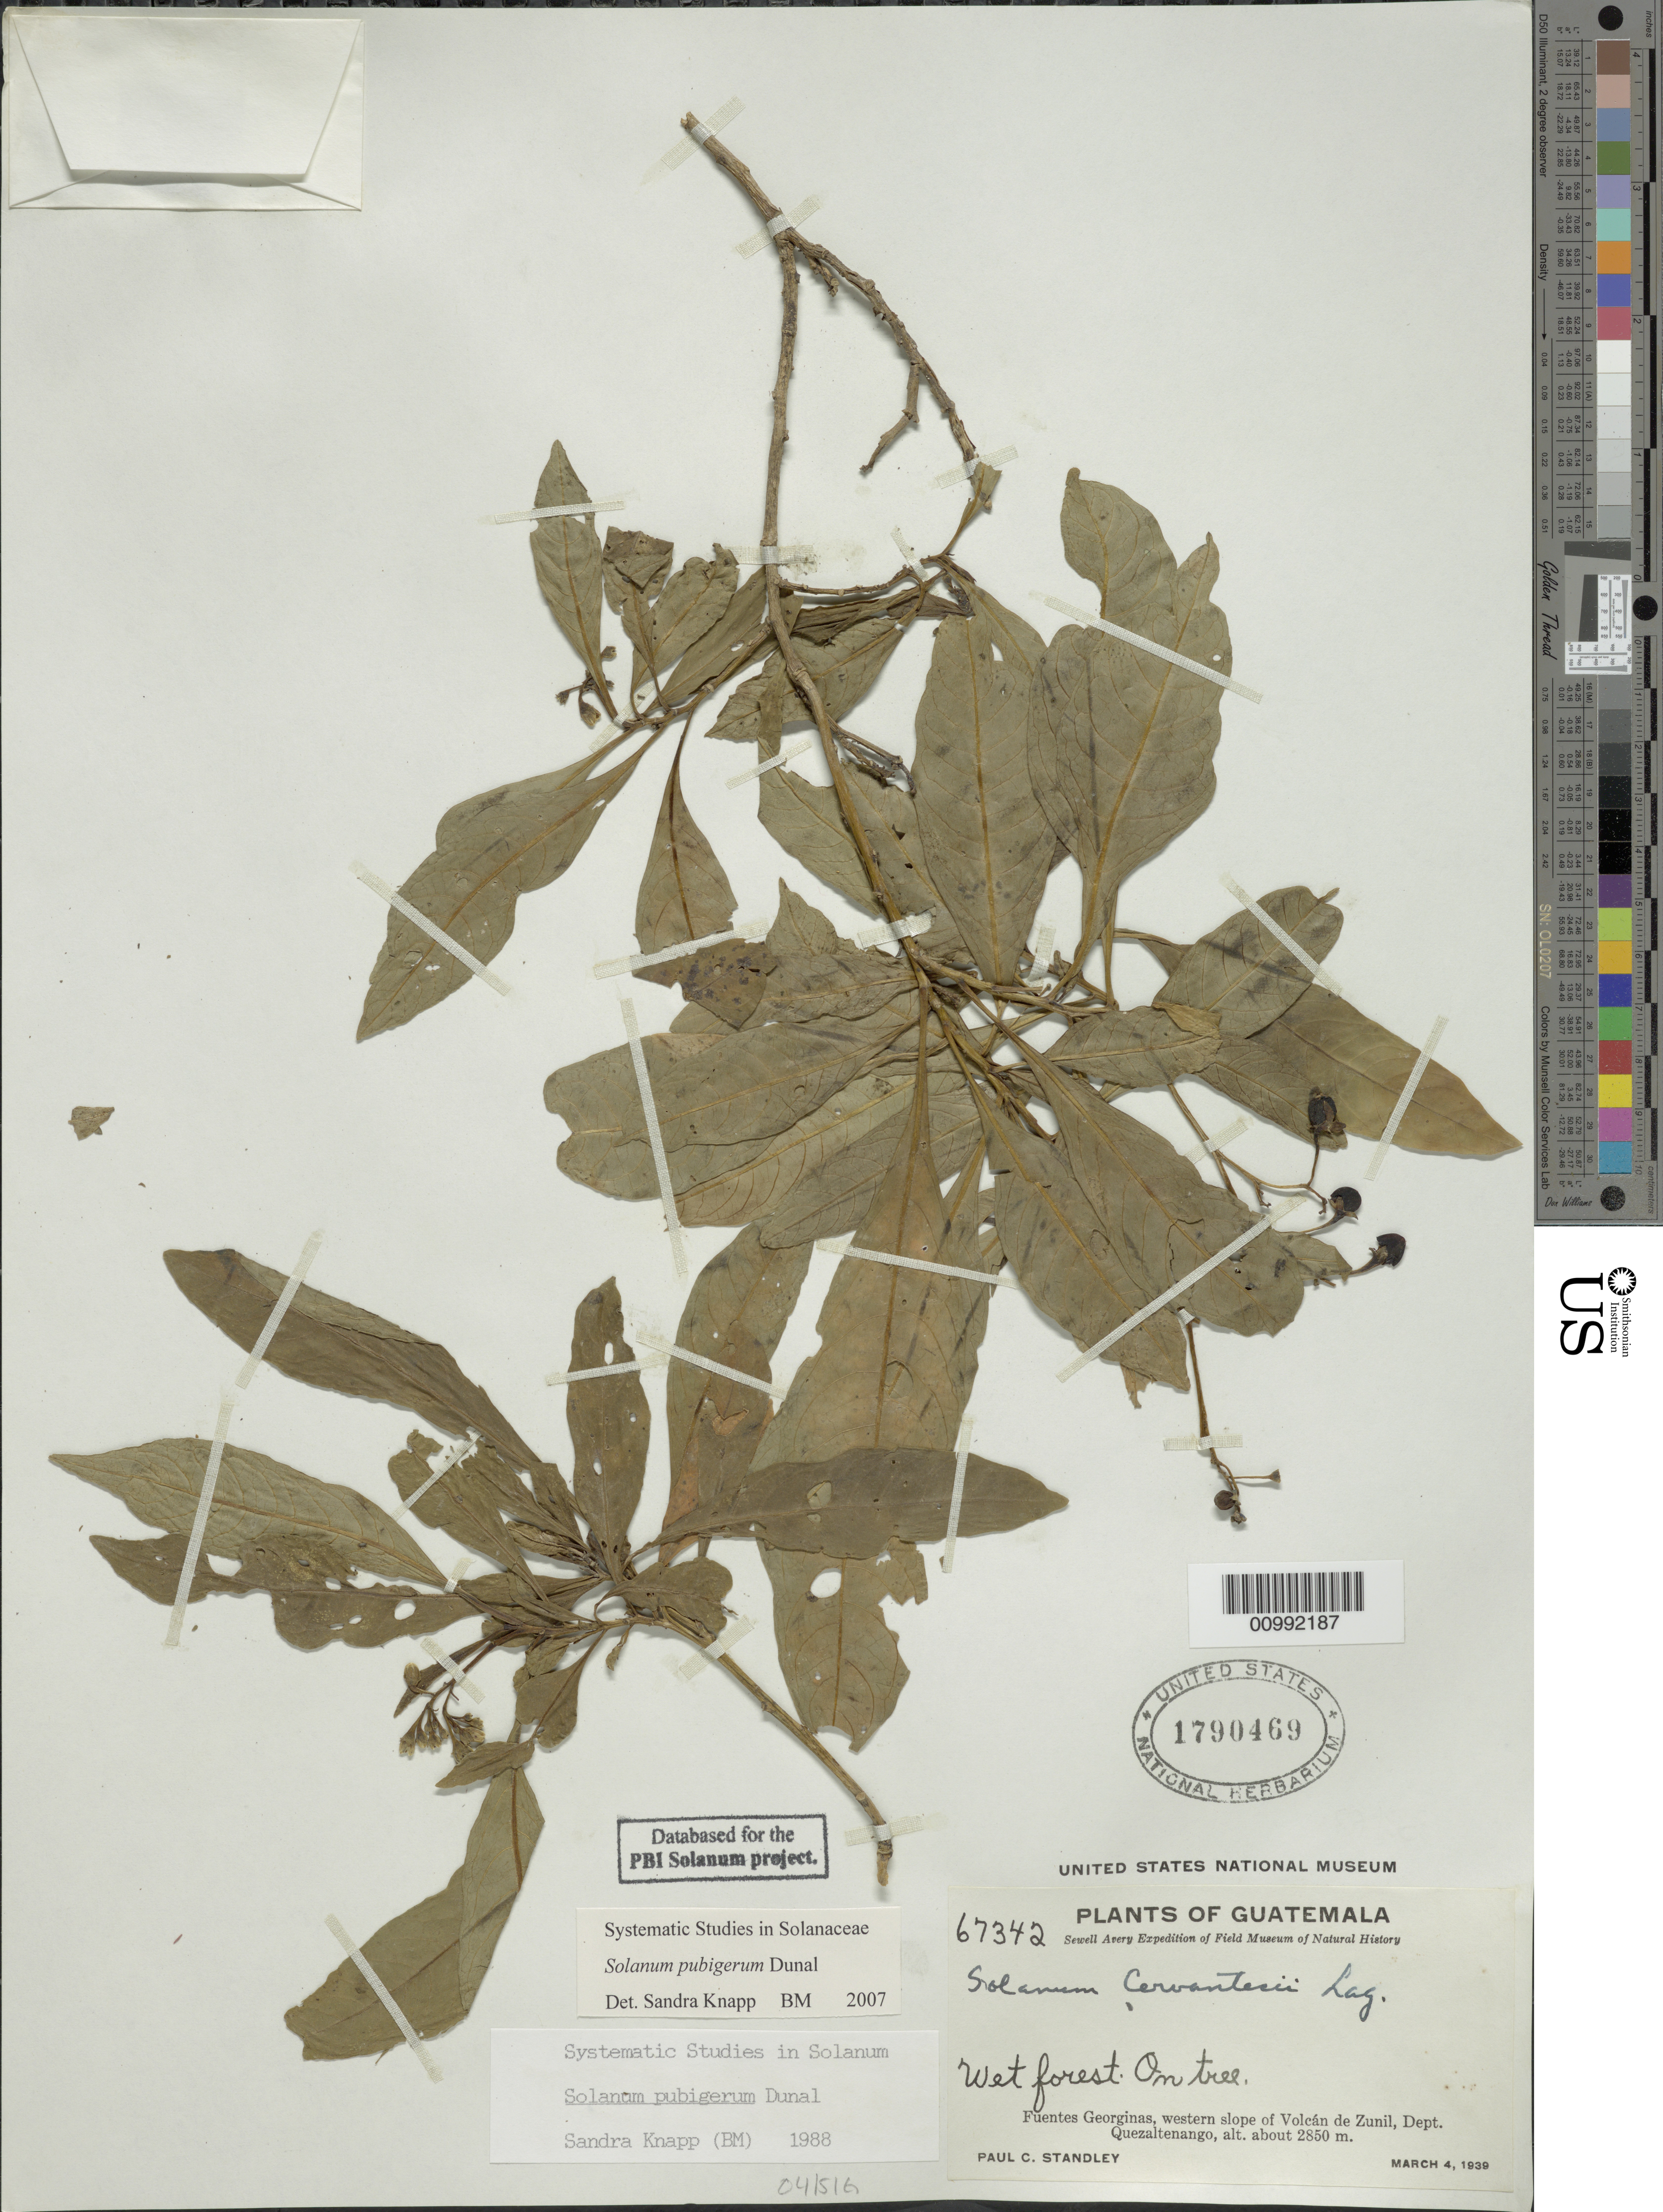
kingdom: Plantae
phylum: Tracheophyta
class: Magnoliopsida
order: Solanales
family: Solanaceae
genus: Solanum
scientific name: Solanum pubigerum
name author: Dunal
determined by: Knapp, S. D.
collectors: P. C. Standley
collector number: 67342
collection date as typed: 4 Mar 1939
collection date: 1939-03-04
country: Guatemala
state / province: Quetzaltenango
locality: Fuentes Georginas, western slope of Volcan de Zunil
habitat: Wet forest. On tree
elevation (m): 2850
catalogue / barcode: US 1790469